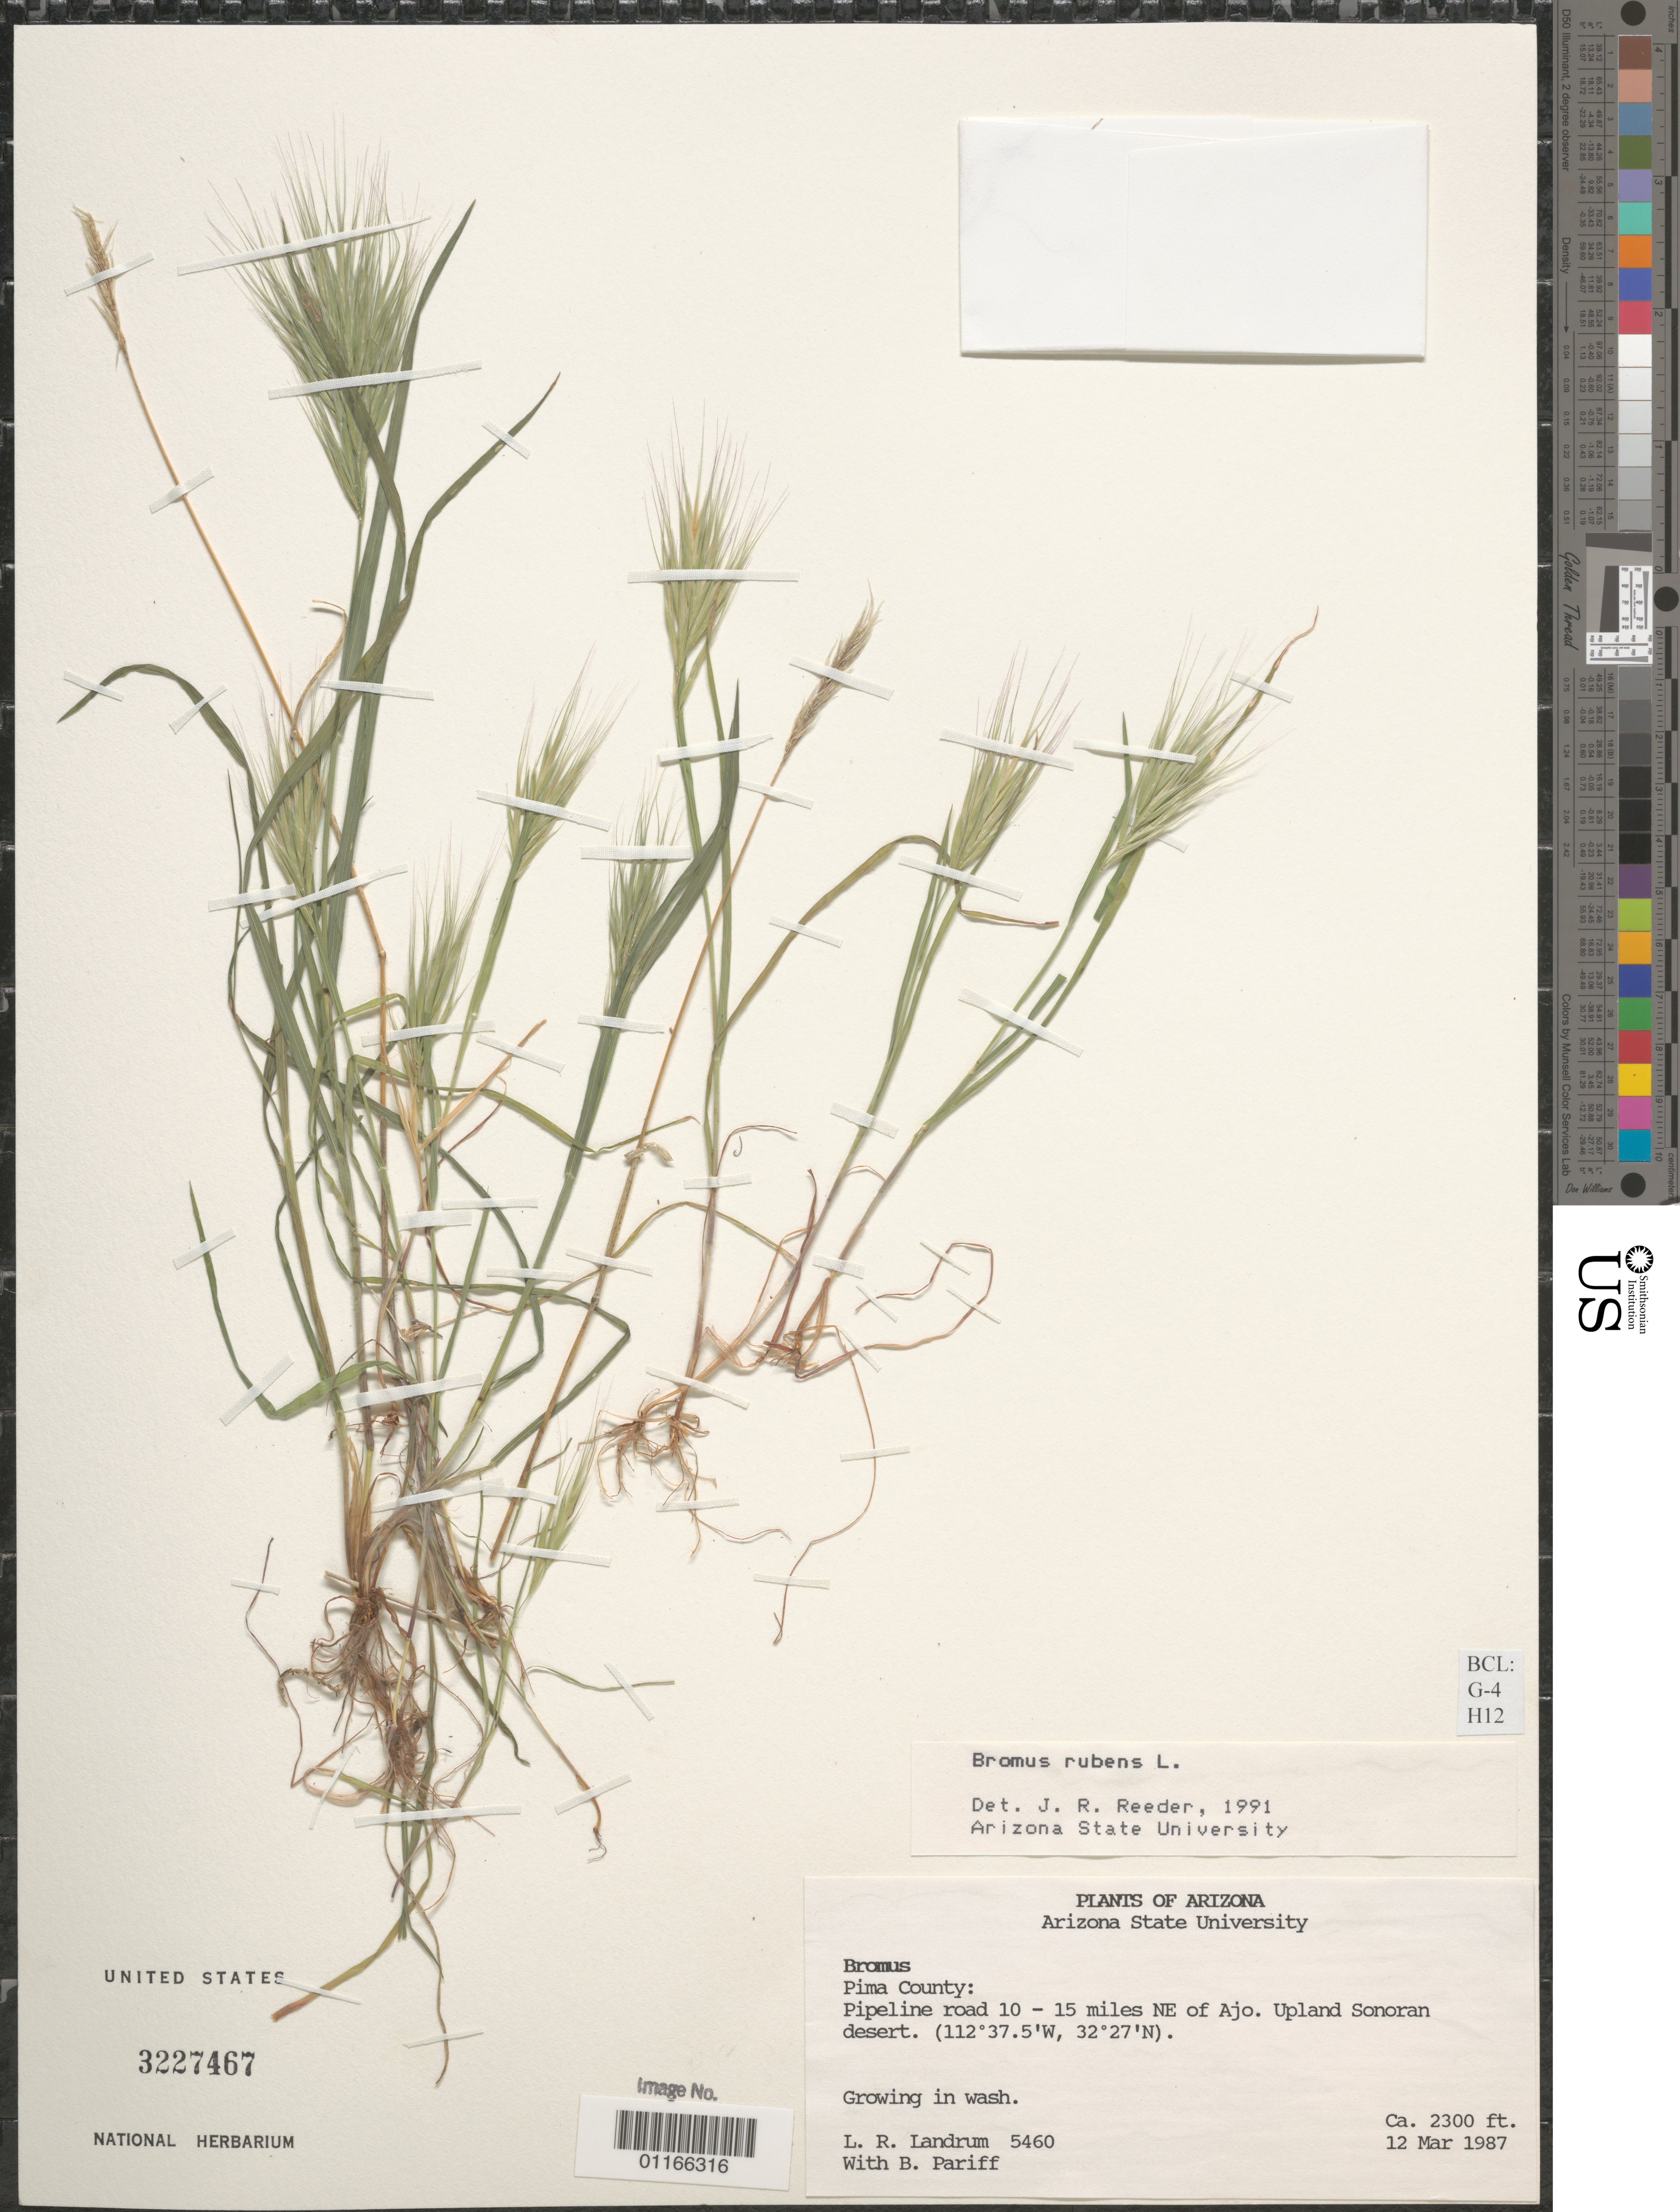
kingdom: Plantae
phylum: Tracheophyta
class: Liliopsida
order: Poales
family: Poaceae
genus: Bromus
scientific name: Bromus rubens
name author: L.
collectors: L. R. Landrum & B. Pariff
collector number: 5460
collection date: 1987-03-12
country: United States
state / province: Arizona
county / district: Pima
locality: Pipeline road 10-15 miles NE of Ajo. Upland Sonoran desert.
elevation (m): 701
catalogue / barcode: US 3227467